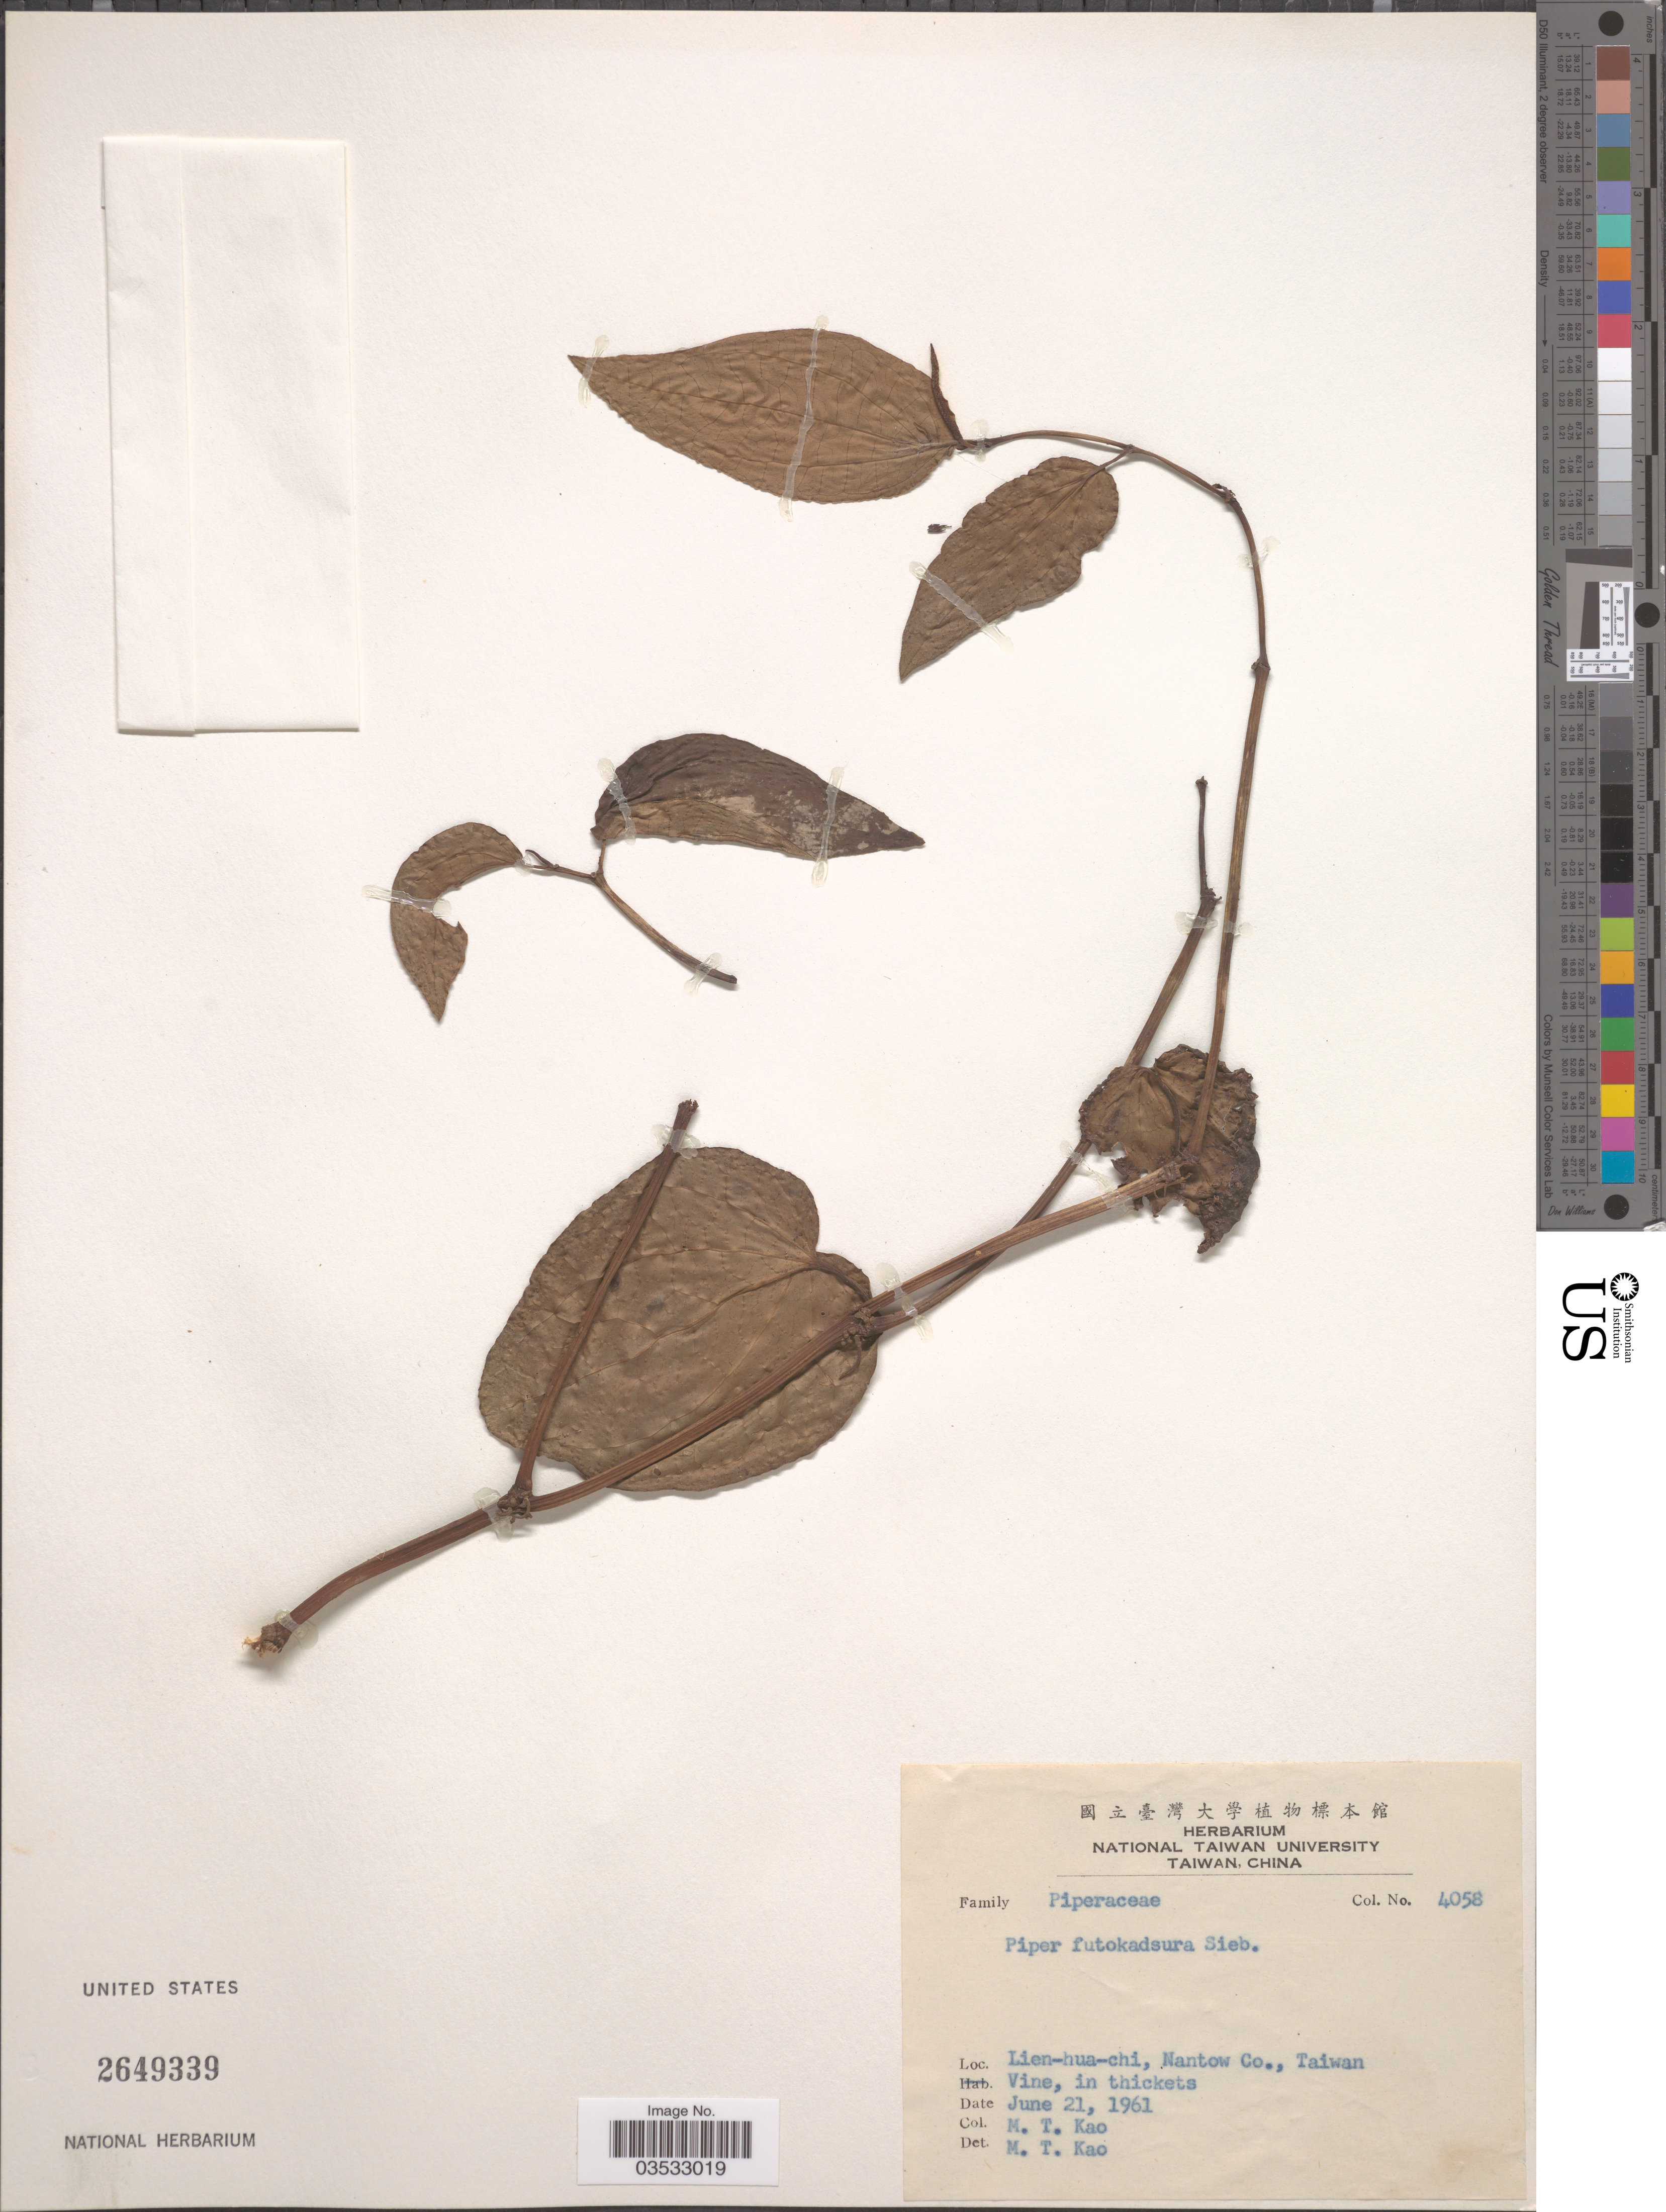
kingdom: Plantae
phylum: Tracheophyta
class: Magnoliopsida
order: Piperales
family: Piperaceae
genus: Piper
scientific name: Piper kadsura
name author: (Choisy) Ohwi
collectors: M. T. Kao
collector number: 4058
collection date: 1961-06-21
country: Taiwan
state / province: Nantou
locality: Lien-hua-chi, Nantow Co.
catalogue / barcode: US 2649339